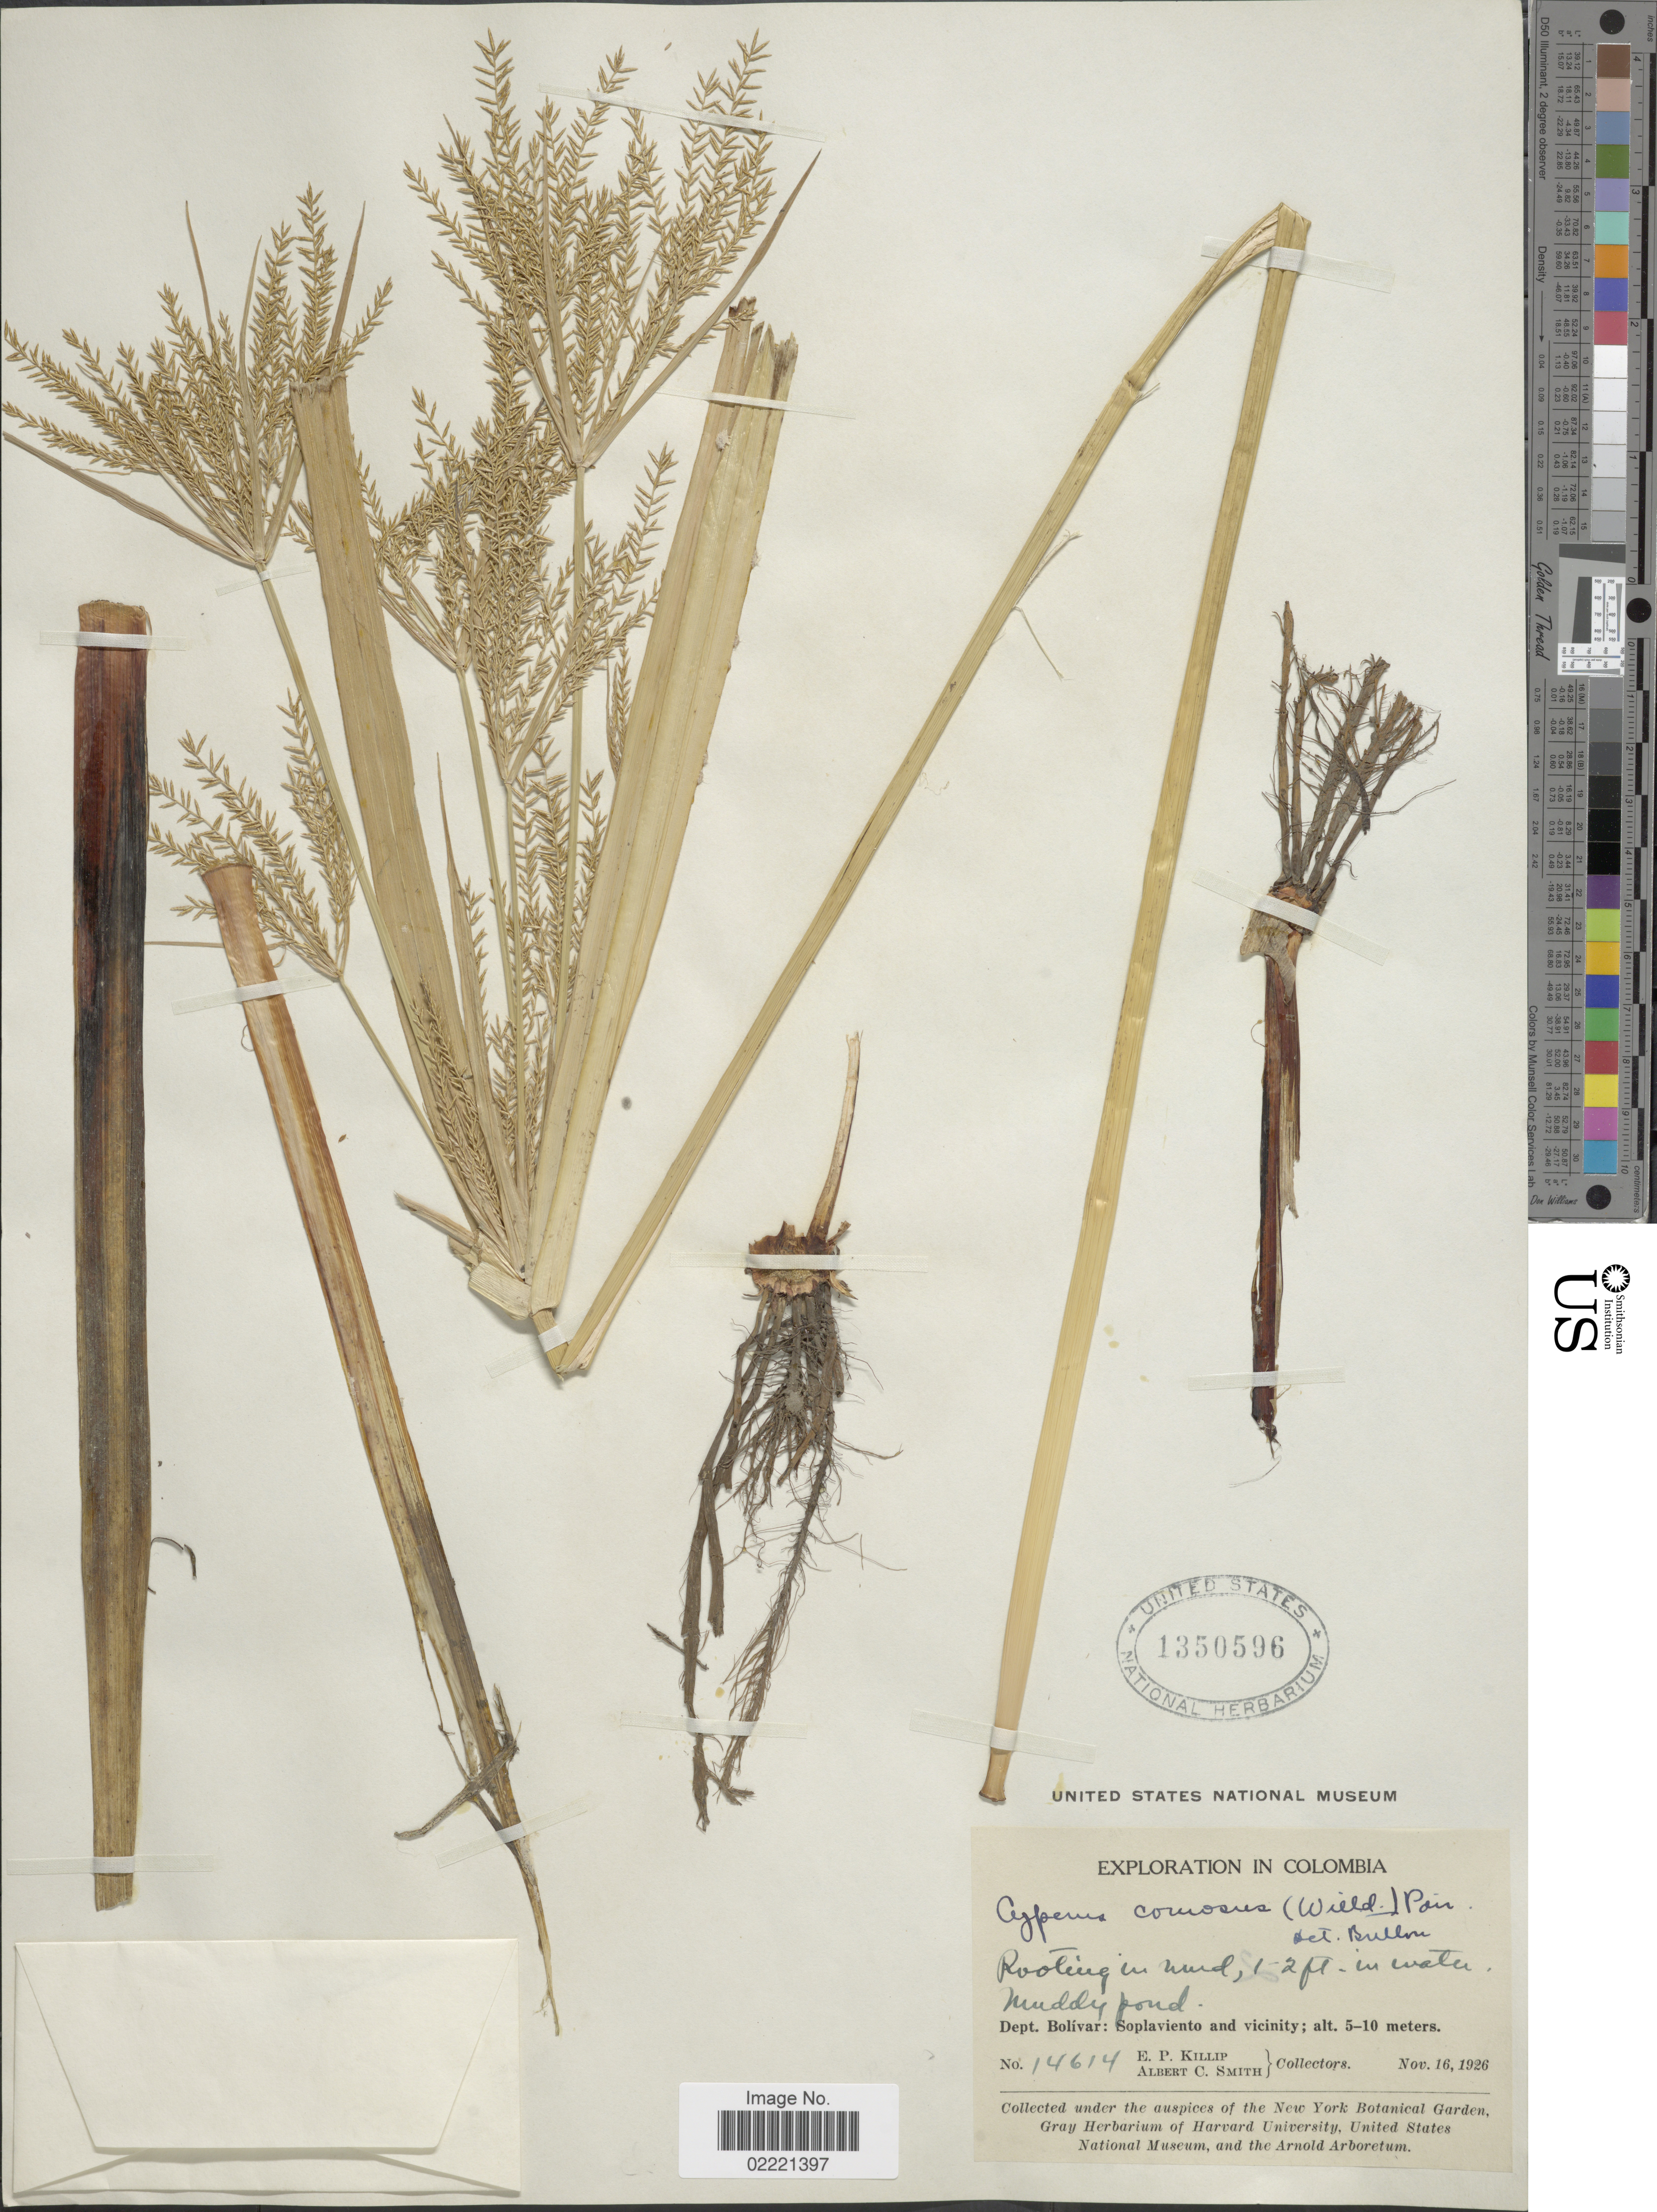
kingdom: Plantae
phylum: Tracheophyta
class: Liliopsida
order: Poales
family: Cyperaceae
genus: Cyperus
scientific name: Cyperus digitatus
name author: Roxb.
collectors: E. P. Killip & A. C. Smith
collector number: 14614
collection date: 1926-11-16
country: Colombia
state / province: Bolívar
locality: Dept. Bolivar: Soplaviento and vicinity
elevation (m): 5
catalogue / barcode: US 1350596